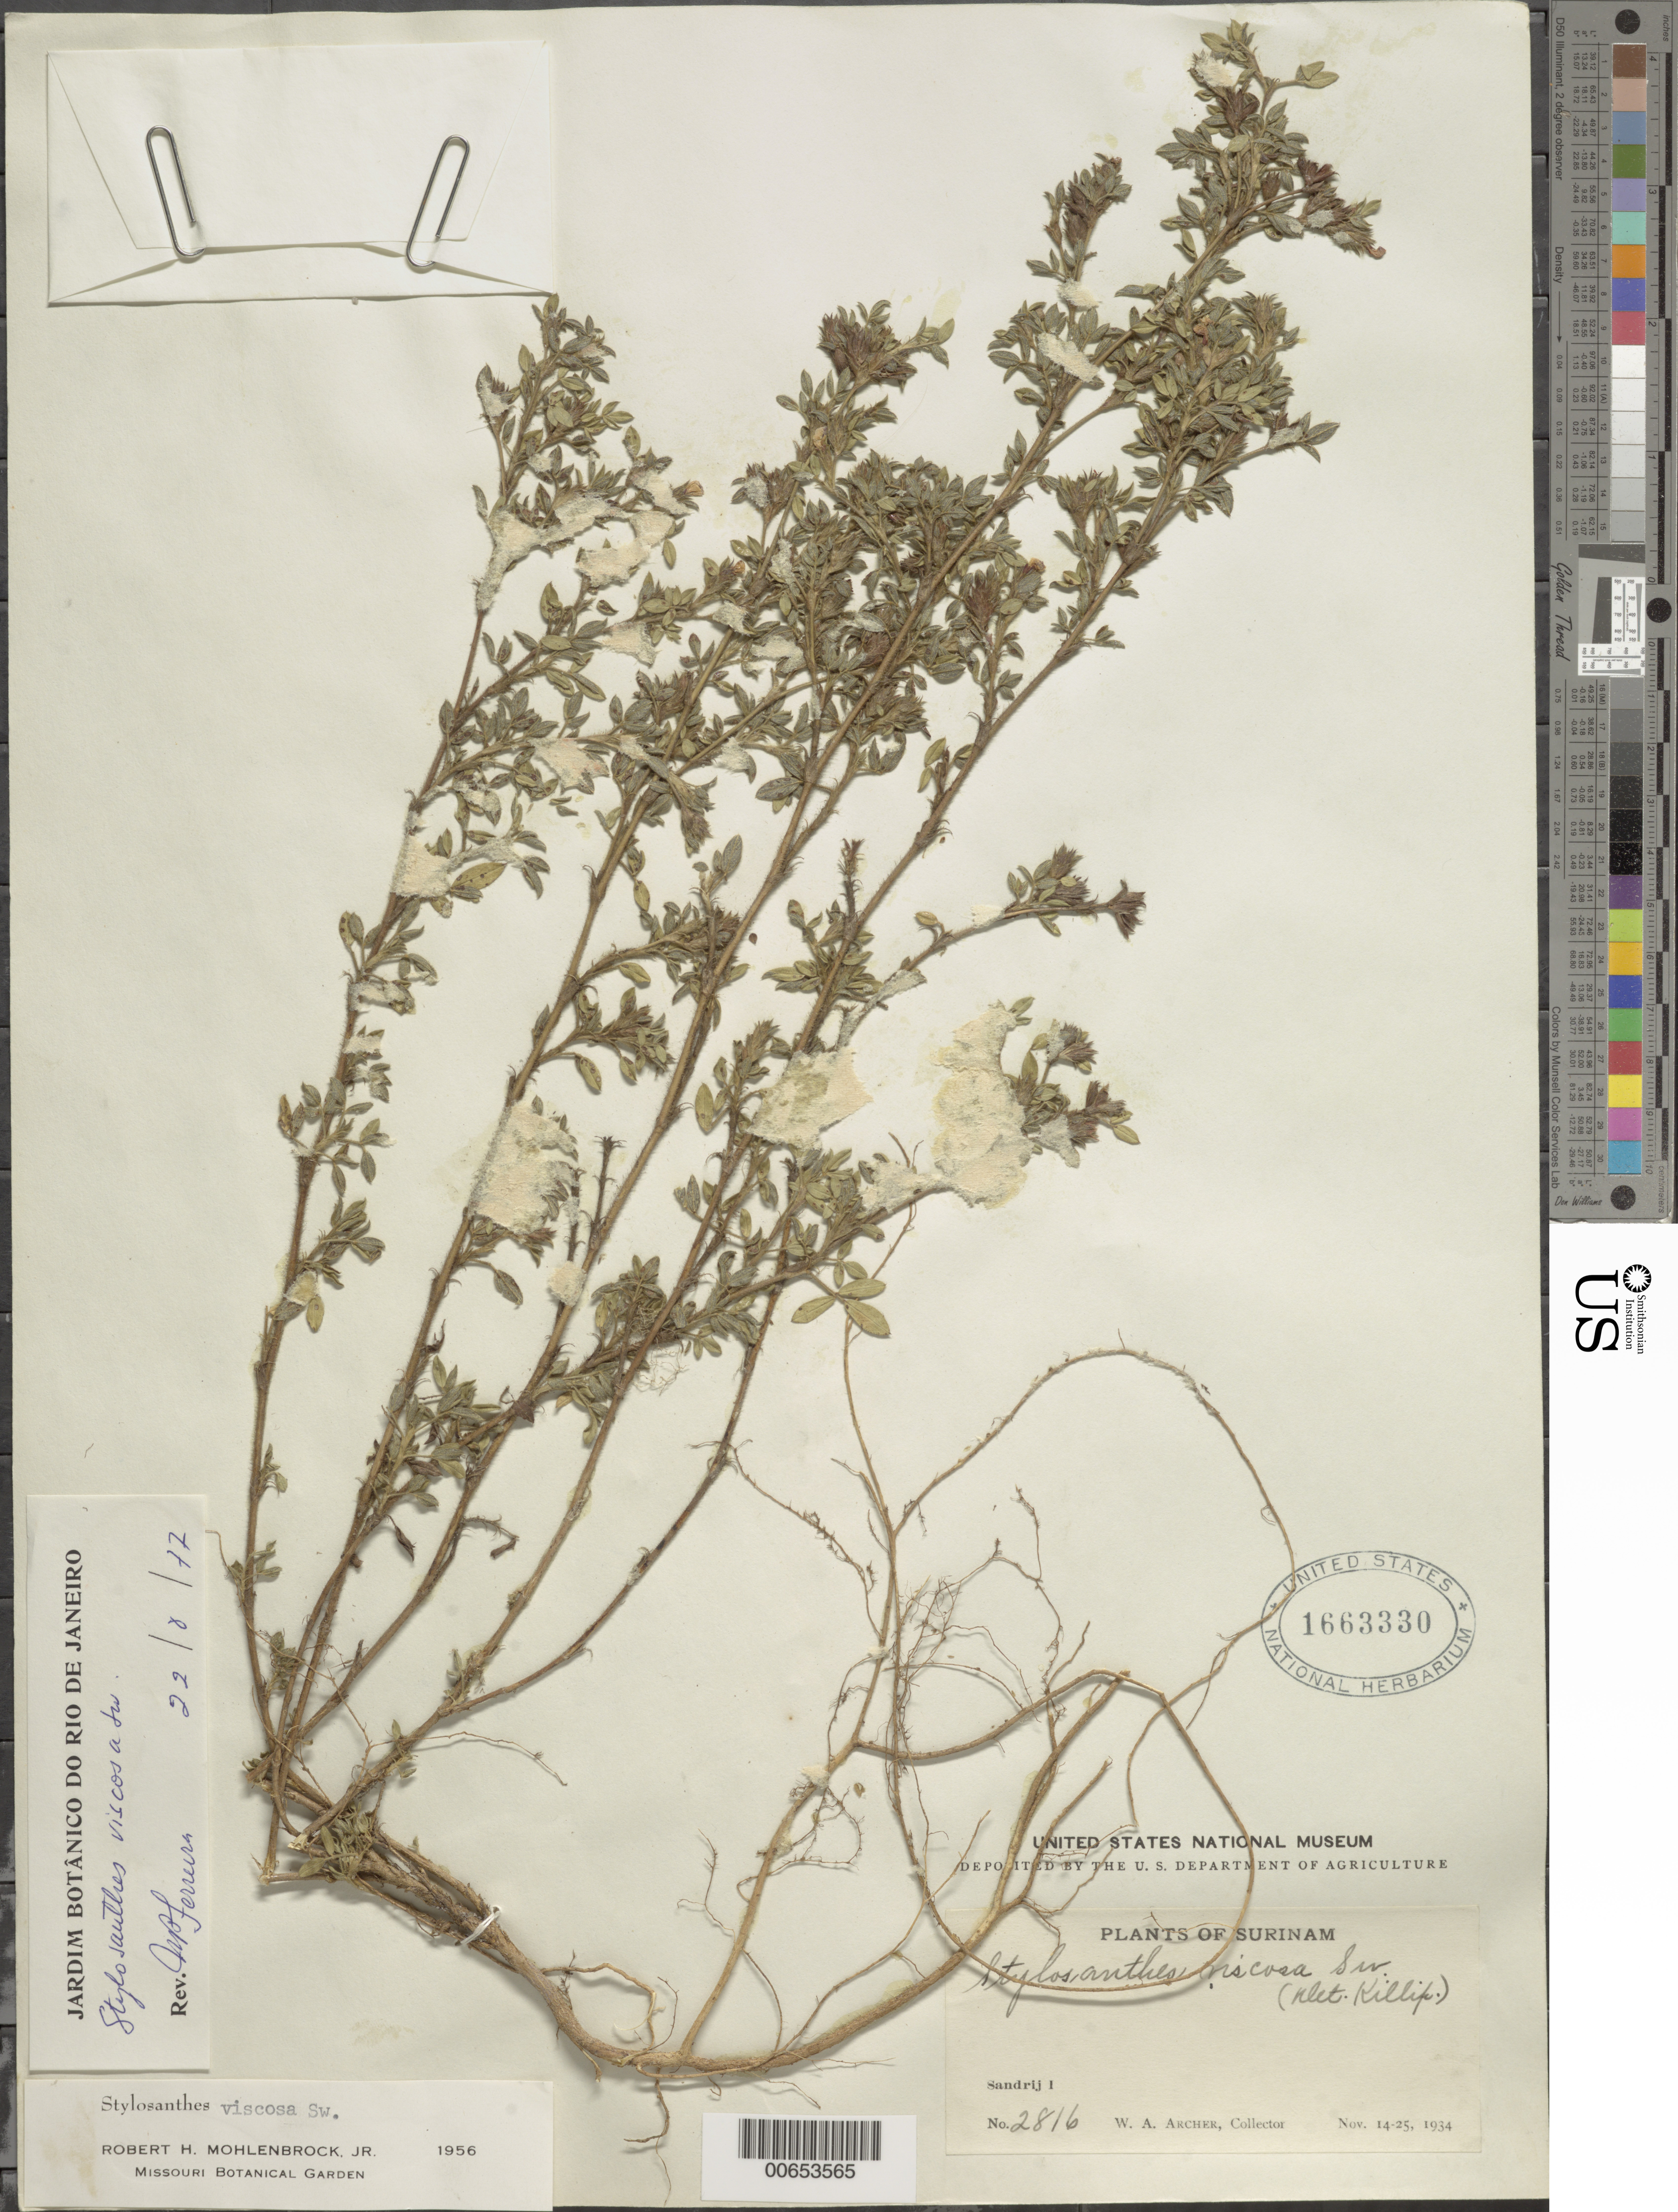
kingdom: Plantae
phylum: Tracheophyta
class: Magnoliopsida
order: Fabales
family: Fabaceae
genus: Stylosanthes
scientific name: Stylosanthes viscosa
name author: Sw.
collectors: W. A. Archer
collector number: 2816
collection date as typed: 14-Nov-34 to 25-Nov-34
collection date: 1934-11-14/1934-11-25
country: Suriname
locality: Zanderij I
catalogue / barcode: US 1663330